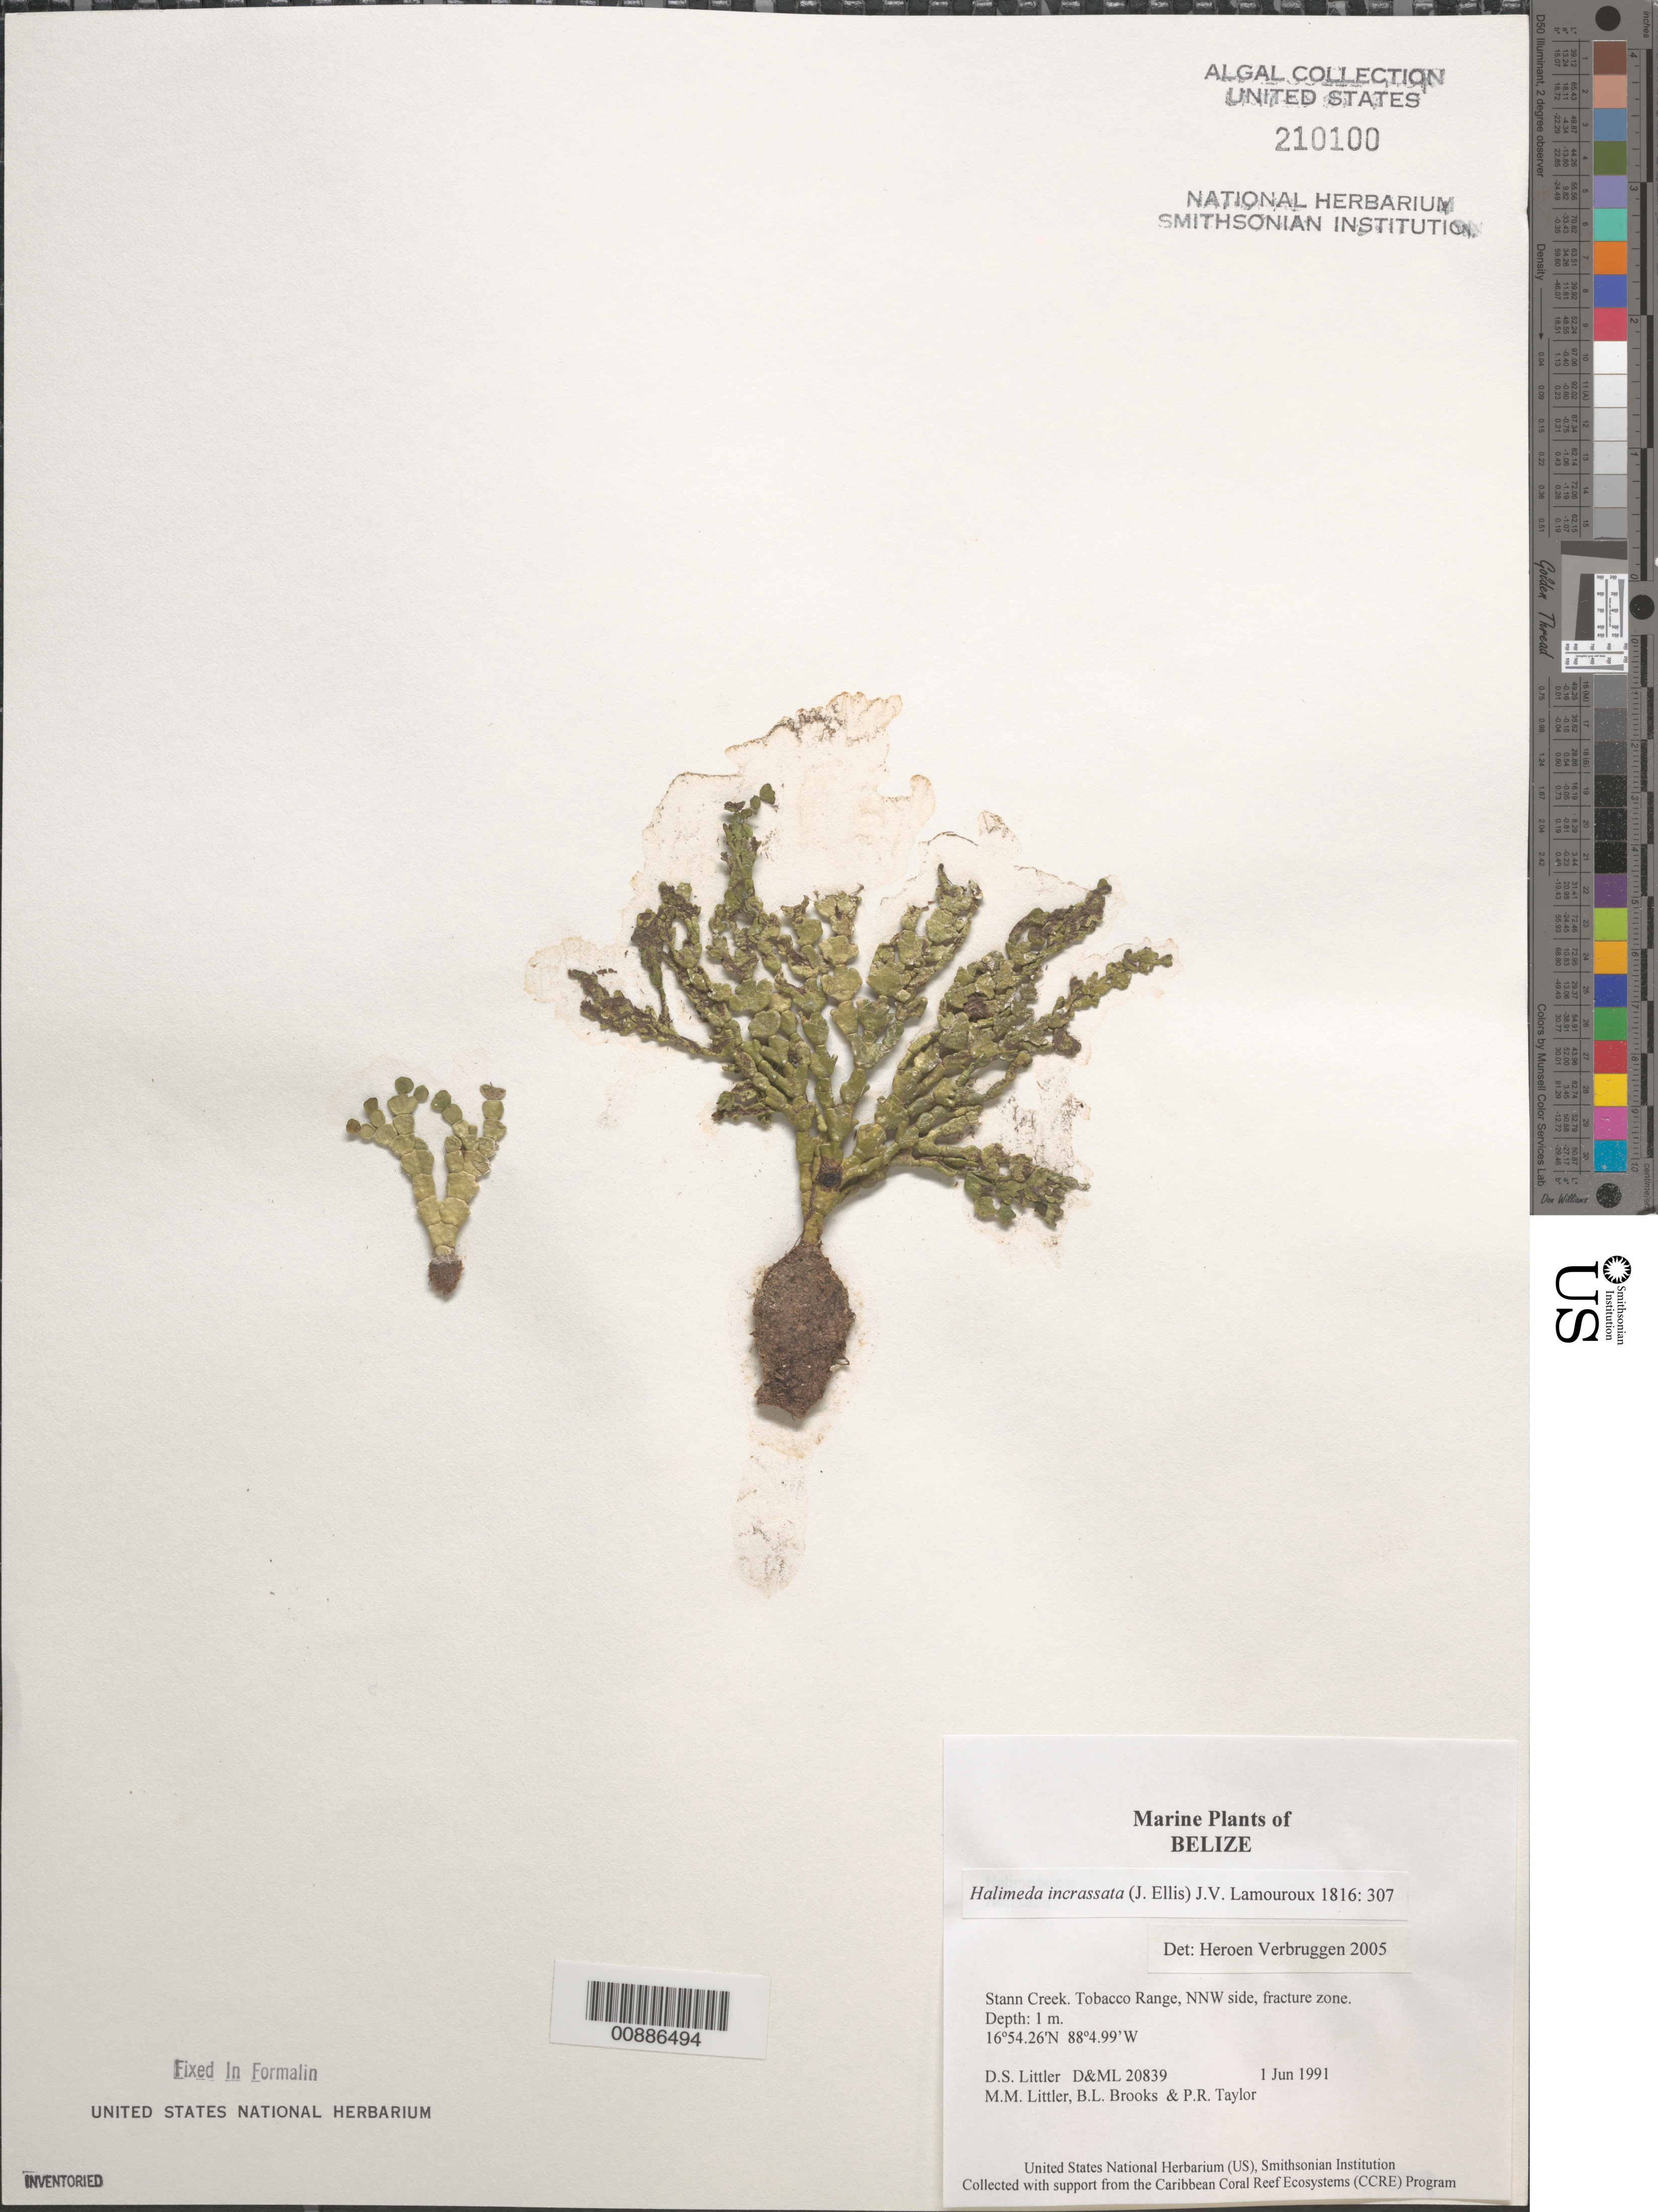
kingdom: Plantae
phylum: Chlorophyta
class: Ulvophyceae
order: Bryopsidales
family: Halimedaceae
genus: Halimeda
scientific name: Halimeda incrassata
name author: (J. Ellis) J.V.Lamouroux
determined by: Verbruggen, H.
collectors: D. S. Littler, M. M. Littler, B. Brooks & P. R. Taylor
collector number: D&ML 20839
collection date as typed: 01 Jun 1991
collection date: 1991-06-01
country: Belize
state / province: Stann Creek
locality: Tobacco Range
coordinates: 16 54.26'N, 88 4.99'W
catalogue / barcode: US 210100